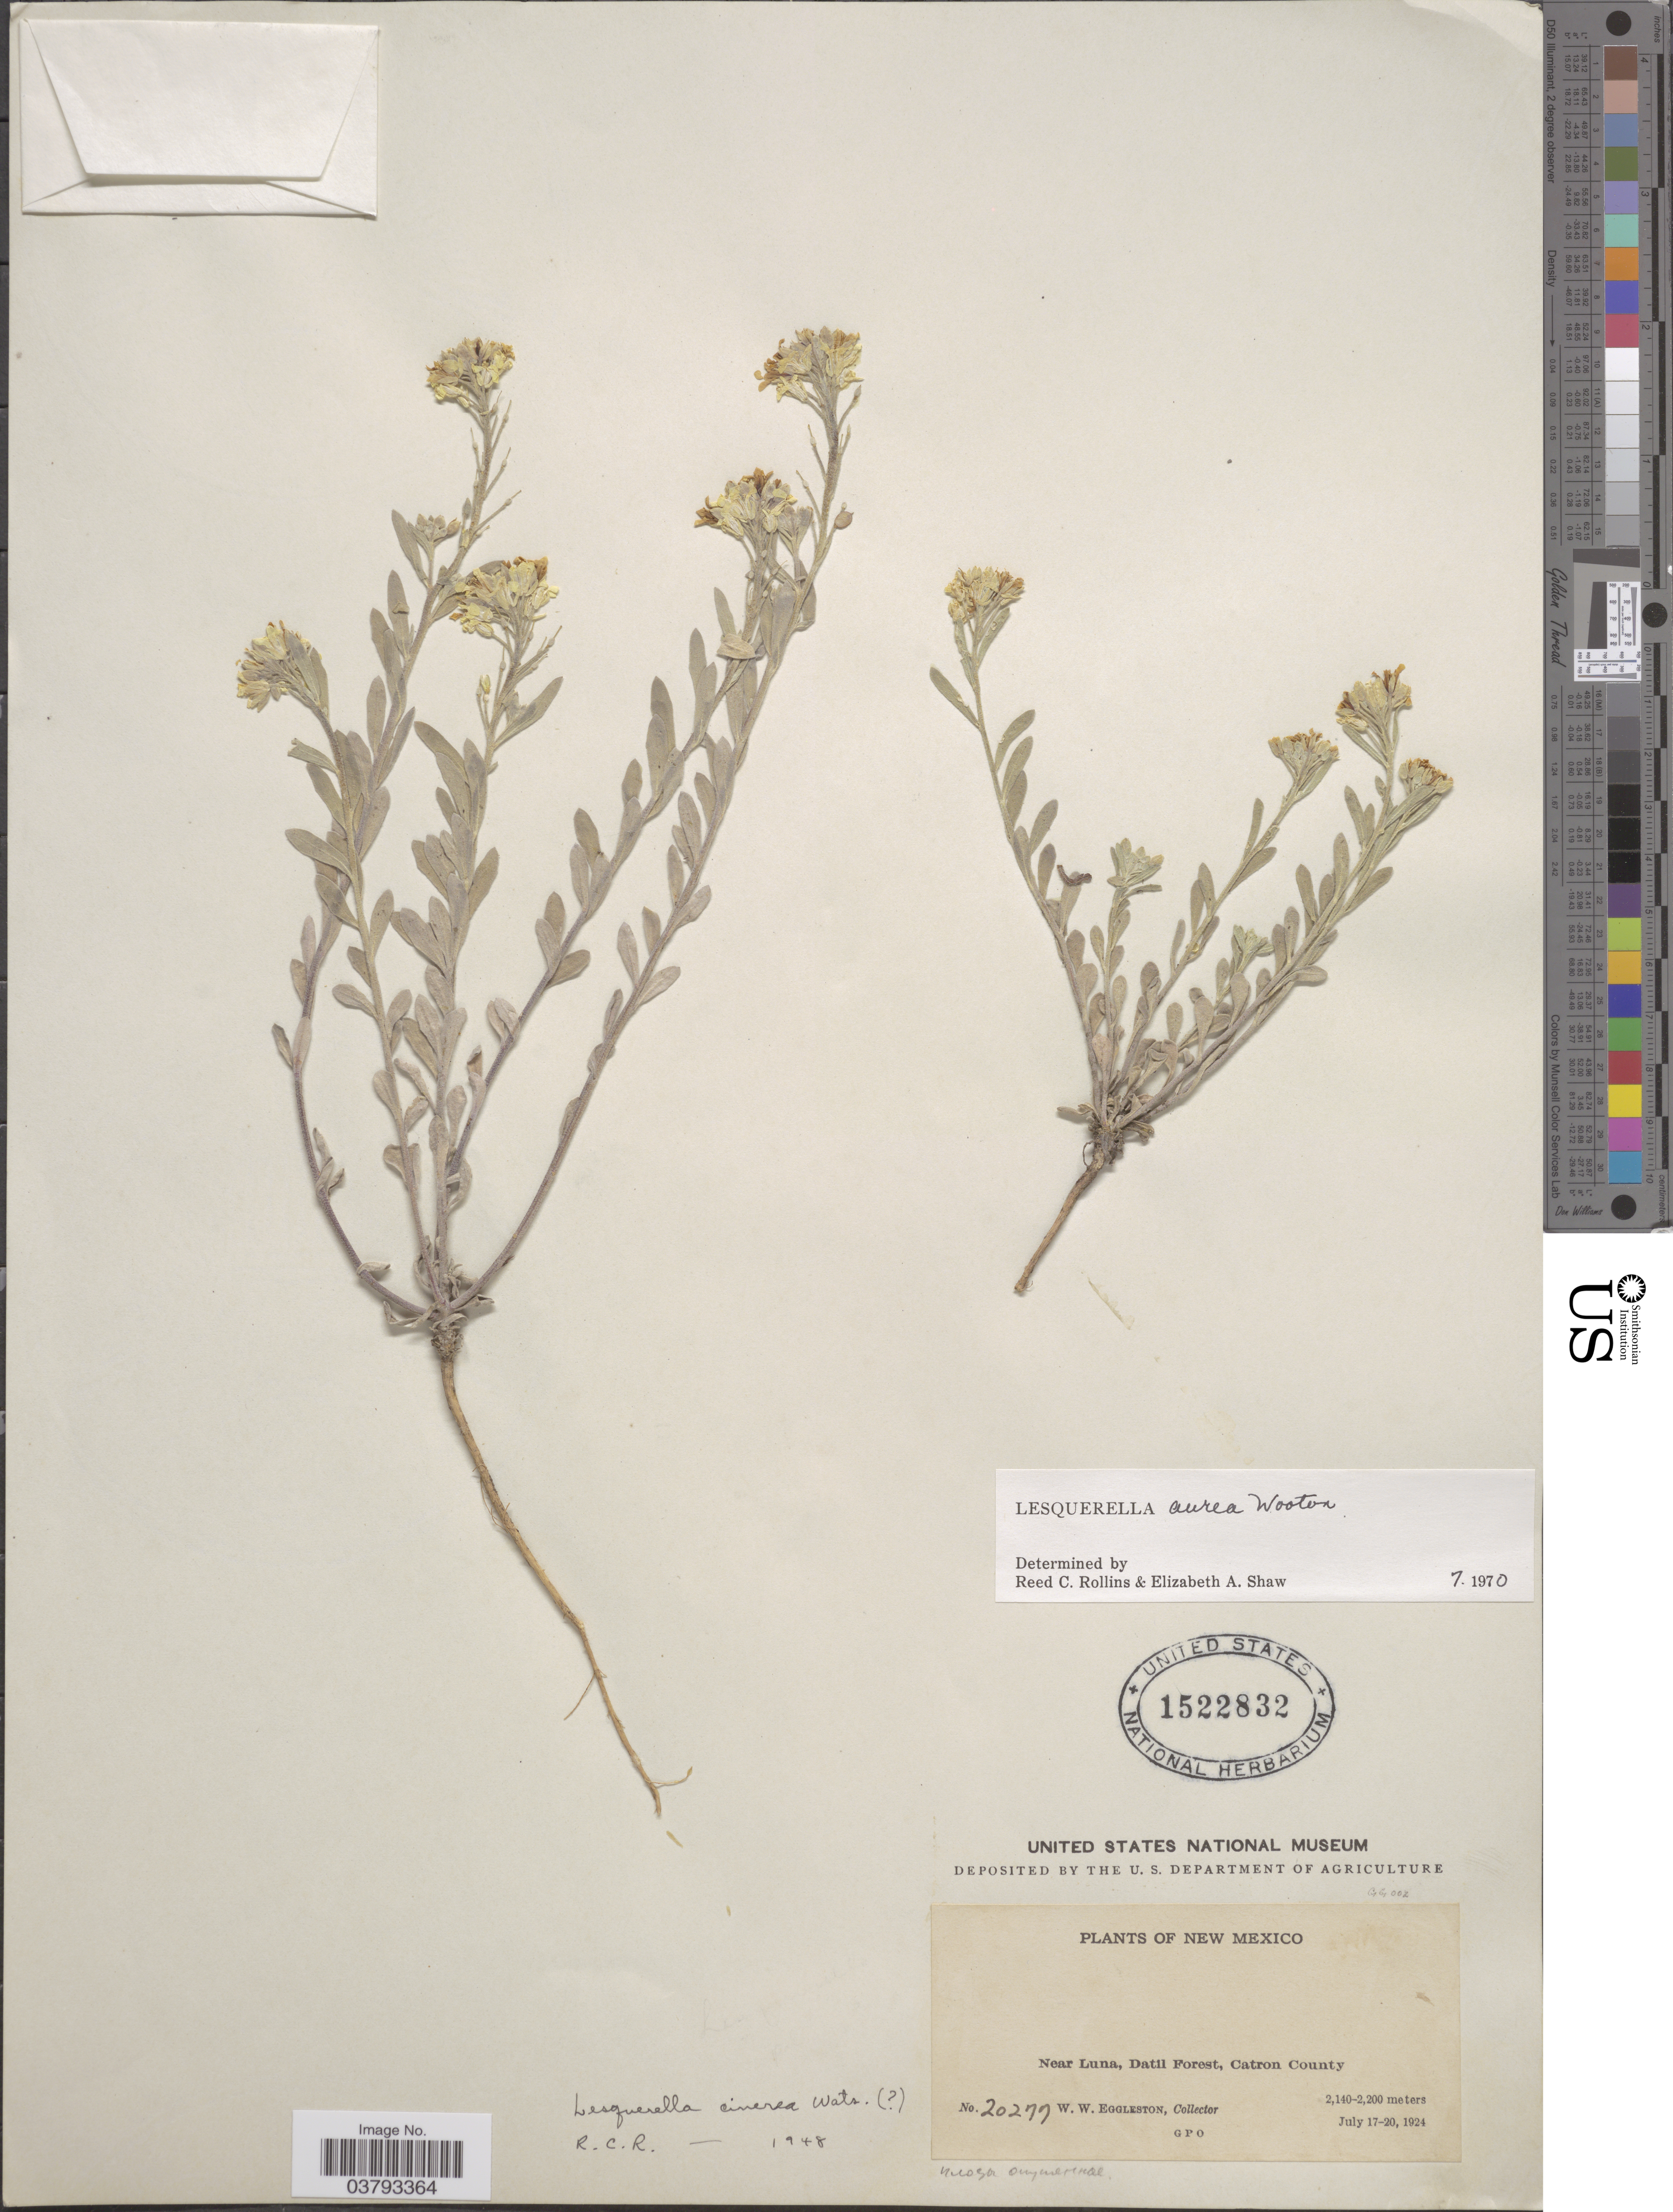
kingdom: Plantae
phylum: Tracheophyta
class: Magnoliopsida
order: Brassicales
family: Brassicaceae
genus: Lesquerella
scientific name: Lesquerella aurea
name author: Wooton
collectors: W. W. Eggleston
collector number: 20279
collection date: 1924-07-17/1924-07-20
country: United States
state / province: New Mexico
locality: Near Luna, Datil Forest, Catron County.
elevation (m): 2140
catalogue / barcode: US 1522832